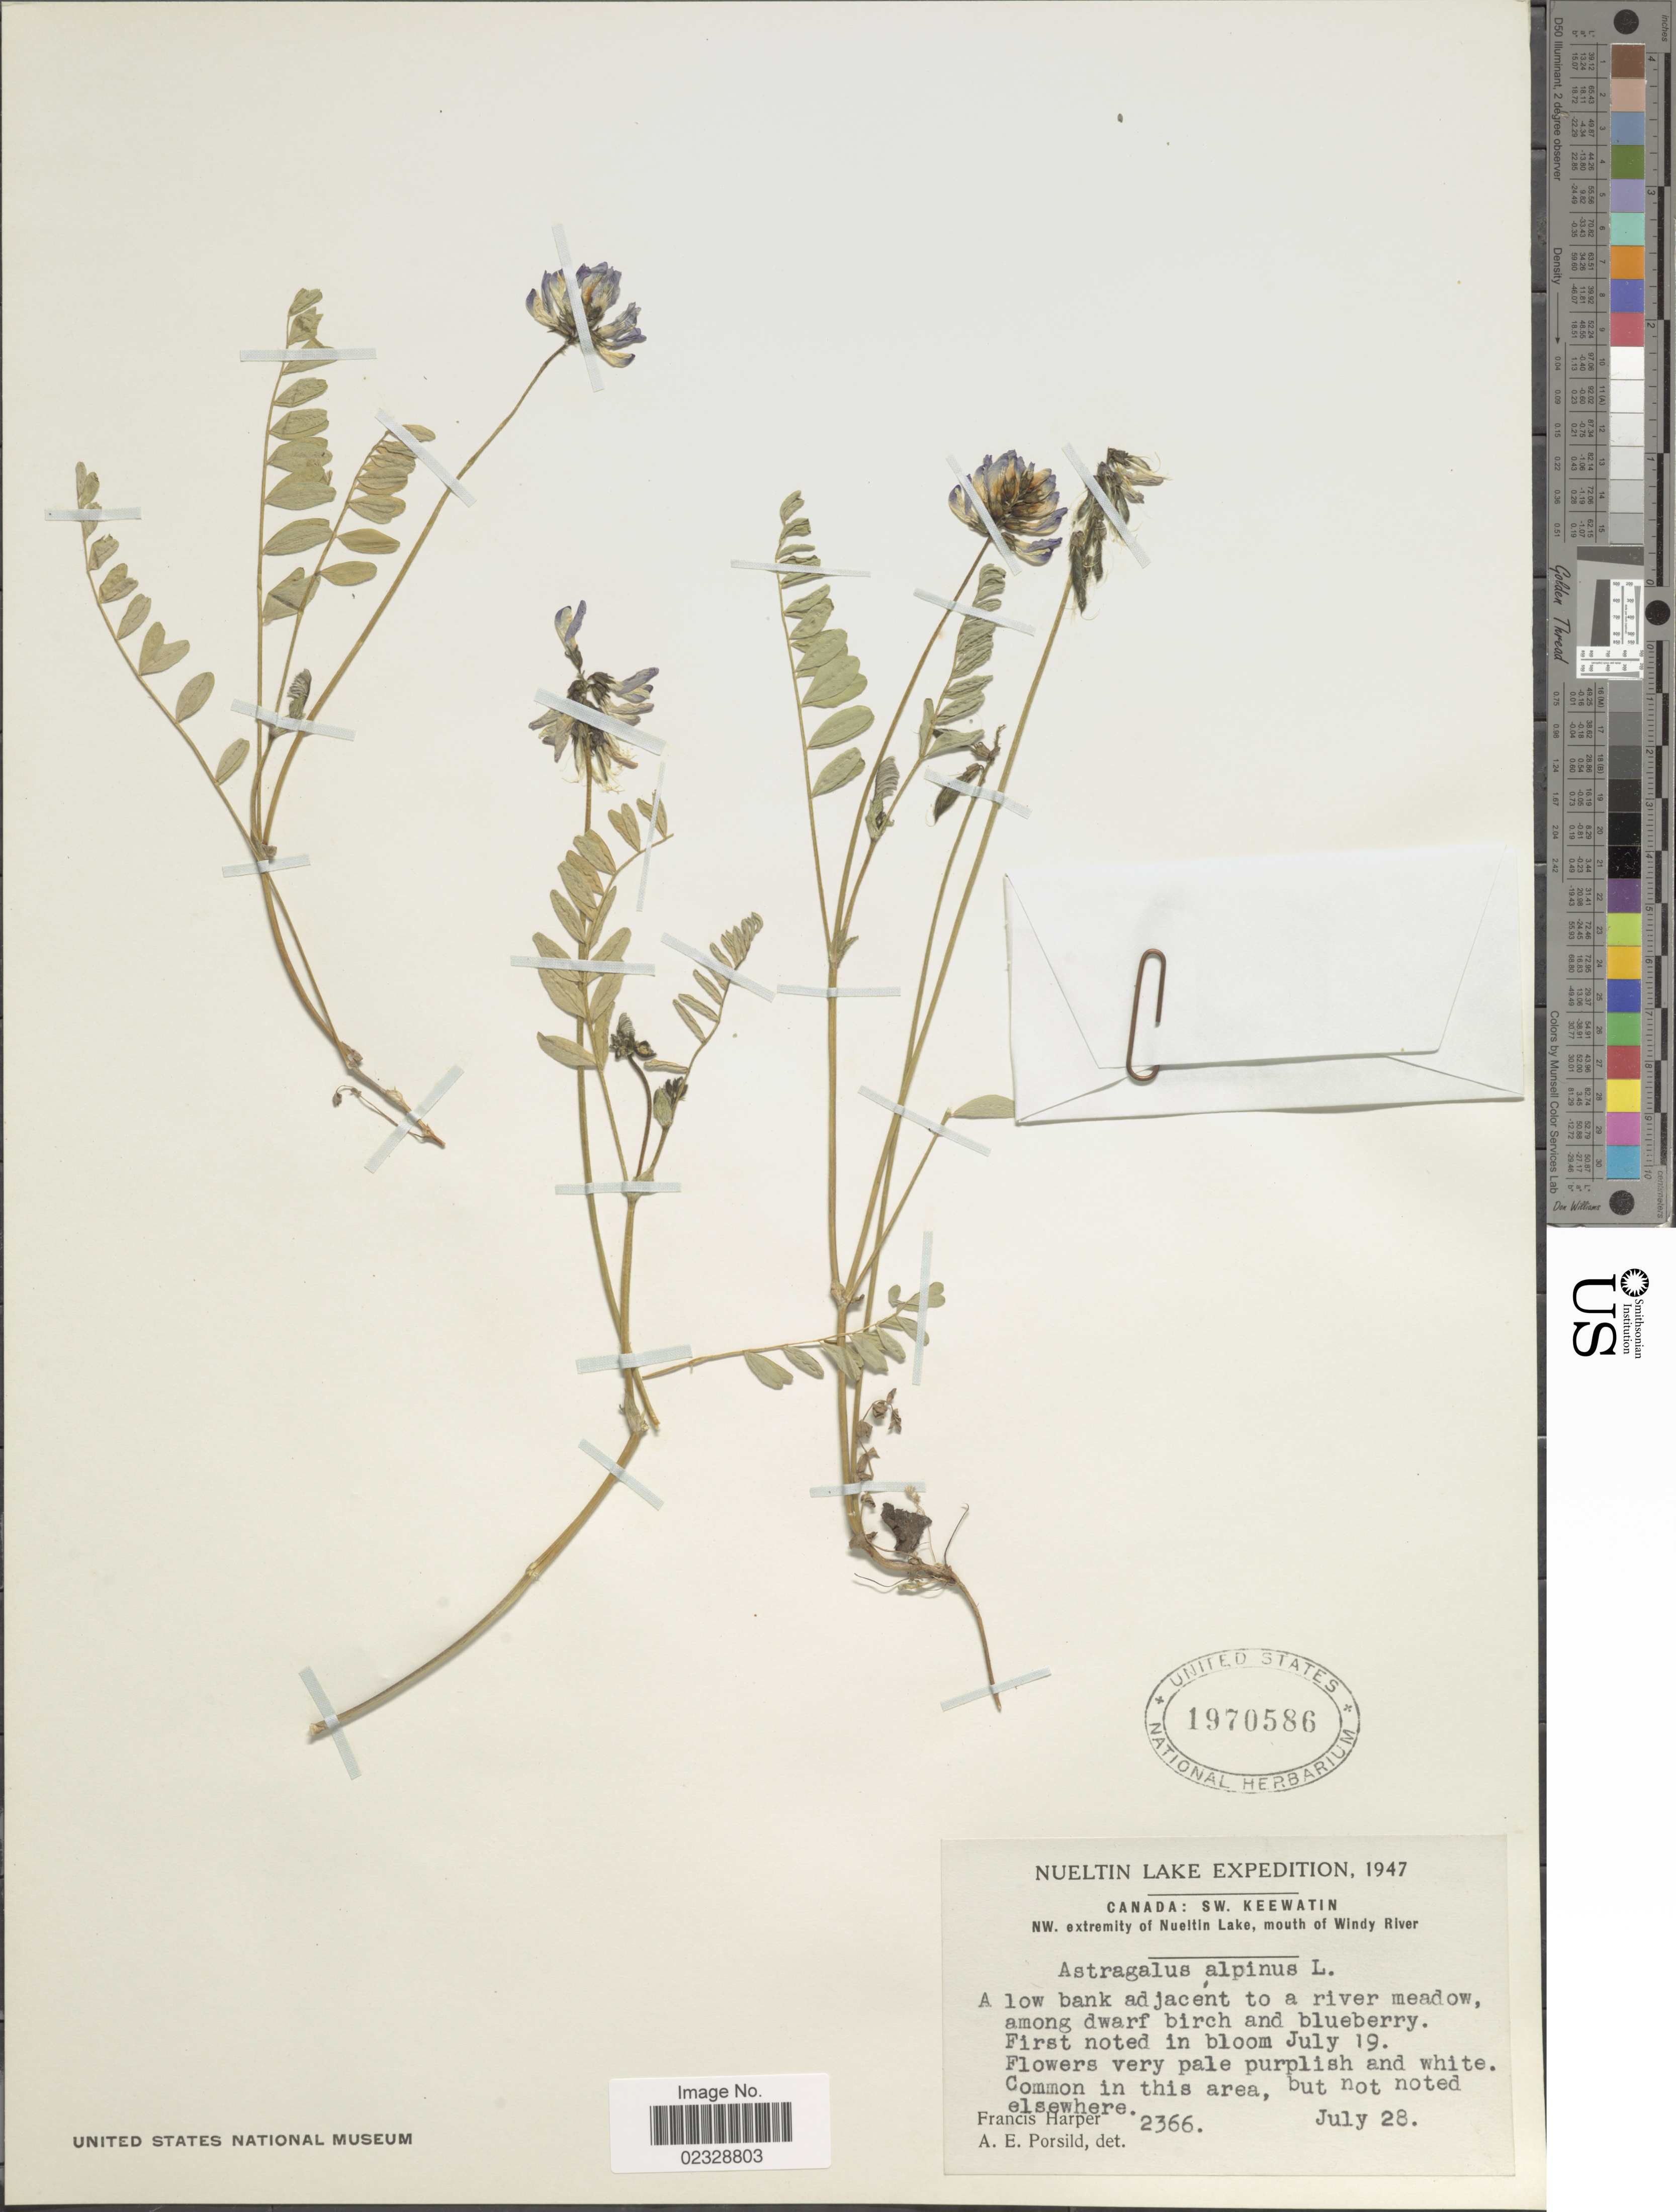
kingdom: Plantae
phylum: Tracheophyta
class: Magnoliopsida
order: Fabales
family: Fabaceae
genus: Astragalus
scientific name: Astragalus alpinus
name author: L.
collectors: F. Harper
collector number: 2366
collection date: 1947-07-28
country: Canada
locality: Nueltin Lake, S.W. Keewatin, NW extremety of Nueltin Lake, mouth of Windy River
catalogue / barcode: US 1970586